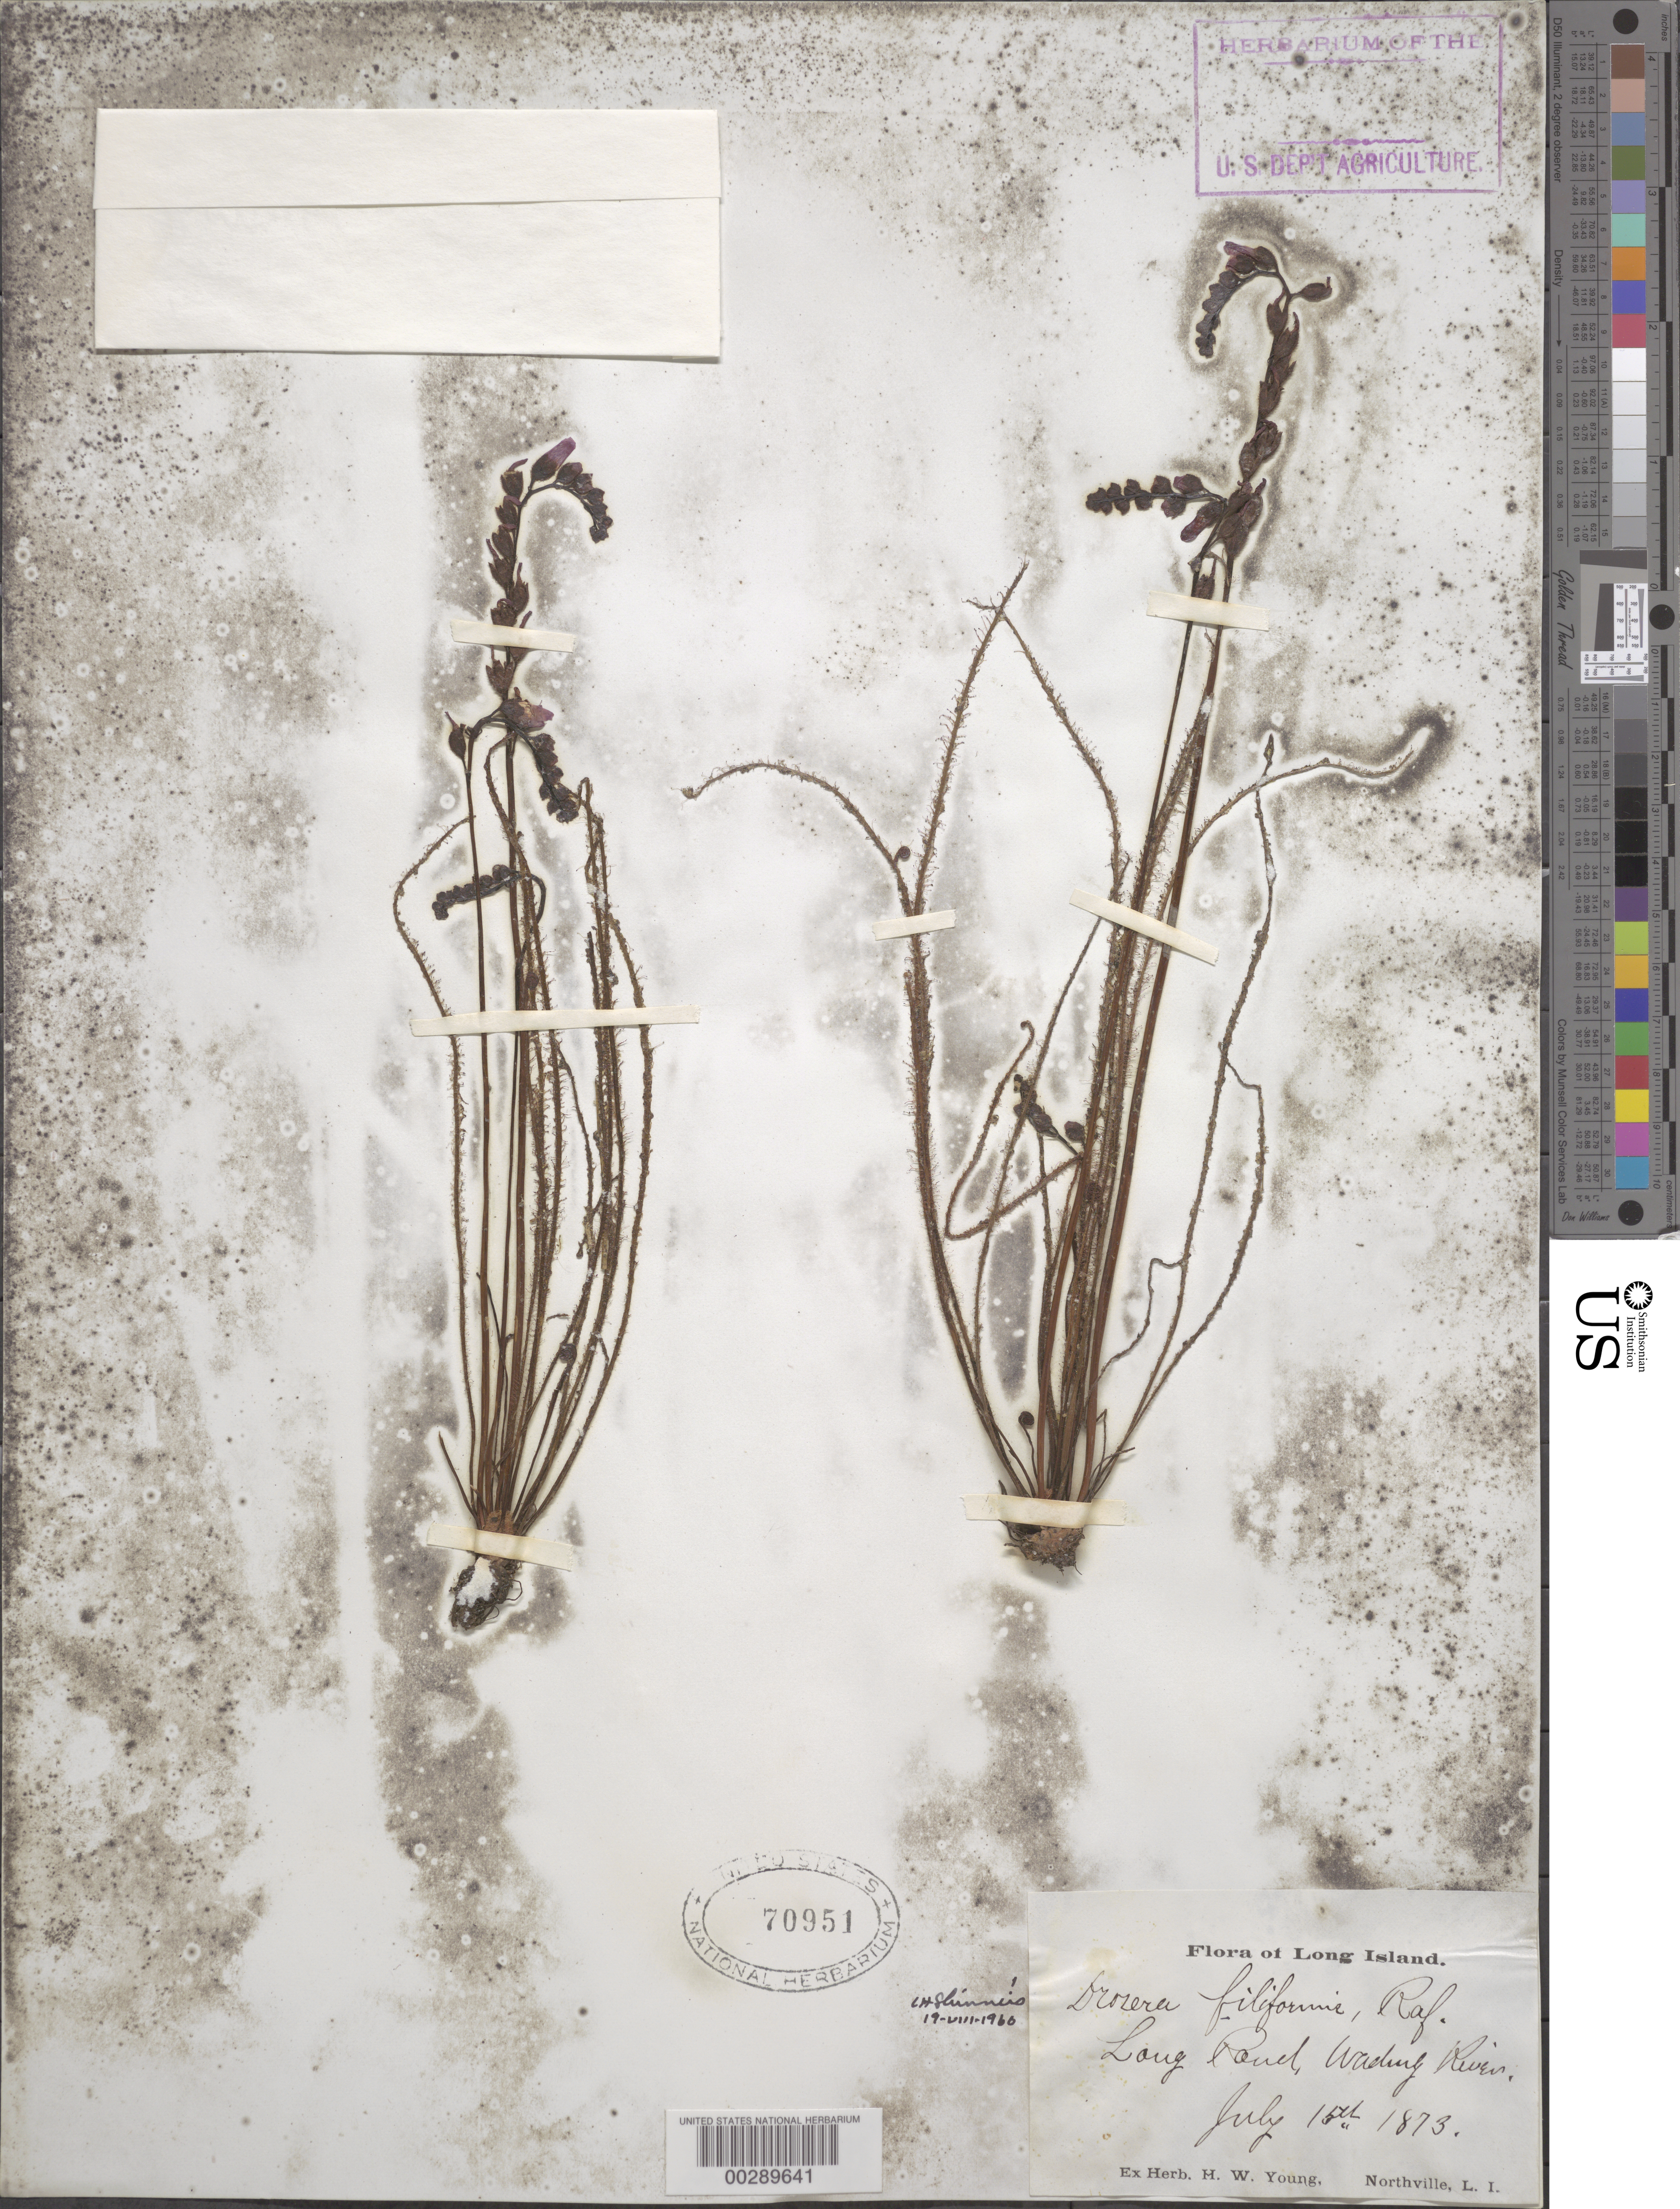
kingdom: Plantae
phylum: Tracheophyta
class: Magnoliopsida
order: Caryophyllales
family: Droseraceae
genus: Drosera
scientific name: Drosera filiformis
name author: Raf.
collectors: ex herb. H.W. Young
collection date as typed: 15 Jul 1873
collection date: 1873-07-15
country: United States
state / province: New York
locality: Long island, long pond, wading river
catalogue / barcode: US 70951